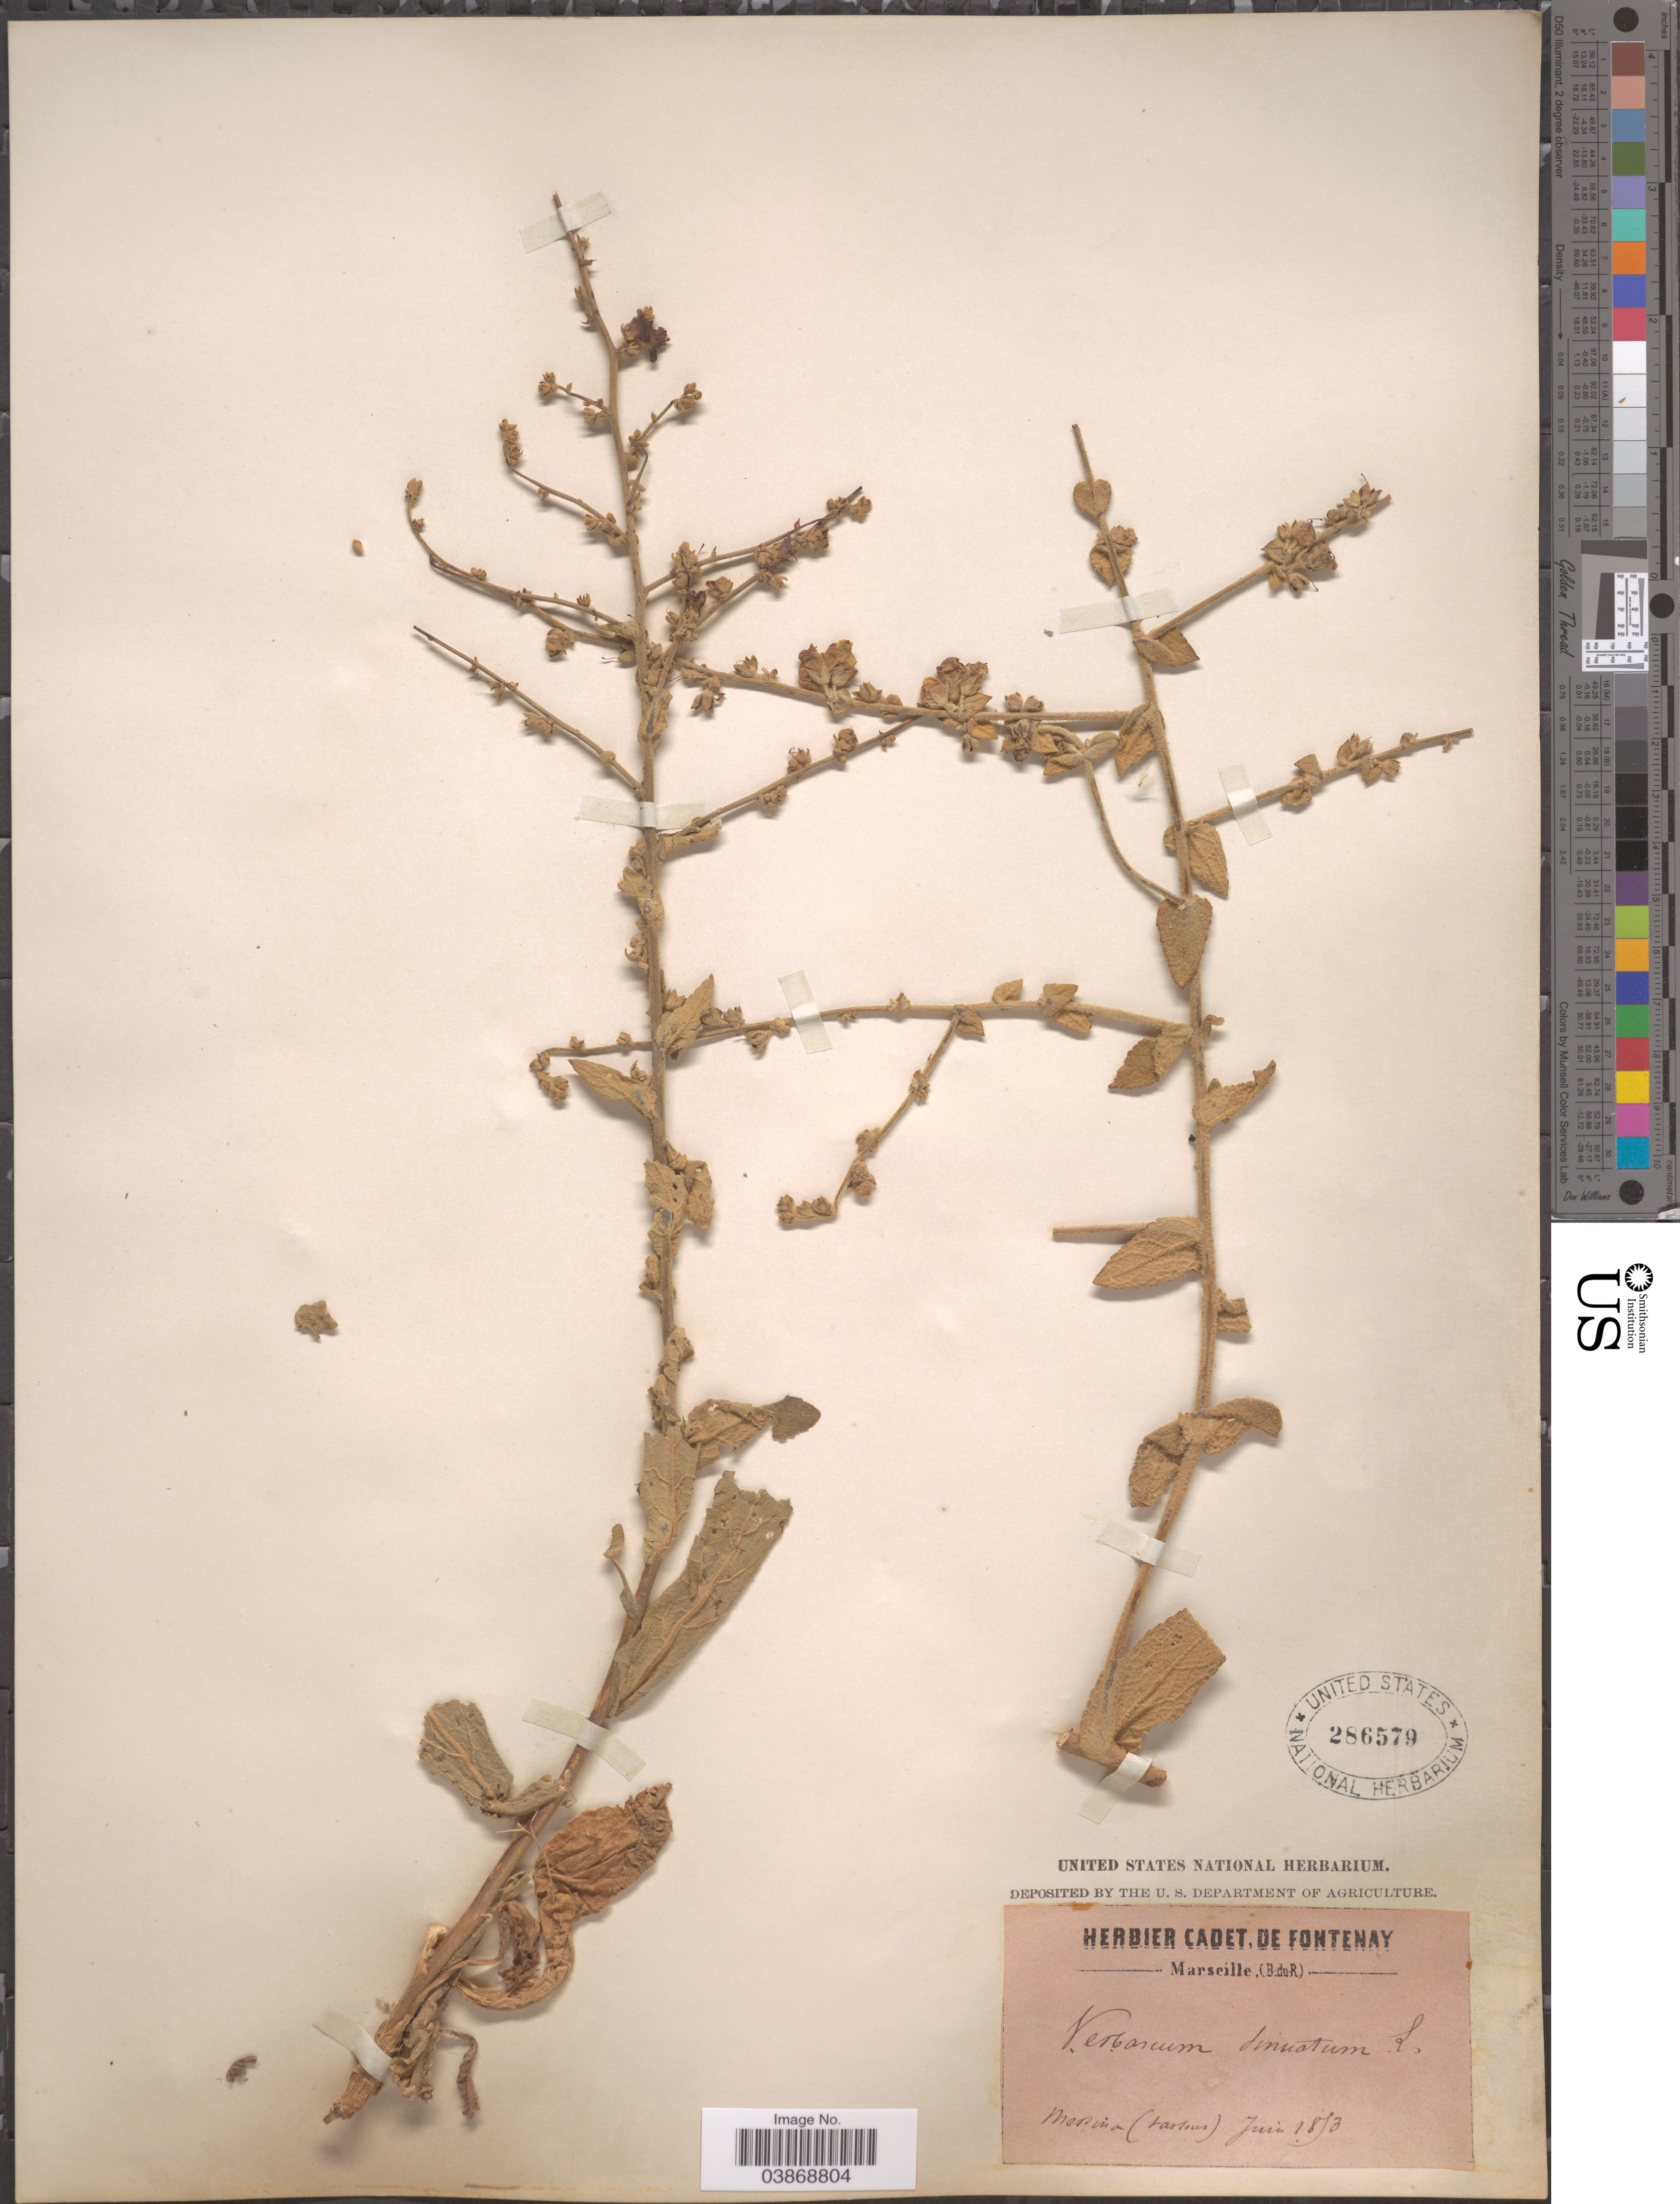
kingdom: Plantae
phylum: Tracheophyta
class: Magnoliopsida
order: Lamiales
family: Scrophulariaceae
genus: Verbascum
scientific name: Verbascum sinuatum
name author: L.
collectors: Ex herb. Cadet de Fontenay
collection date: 1873-06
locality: Medina [interpreted] (Vastous [interpreted]).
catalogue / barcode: US 286579